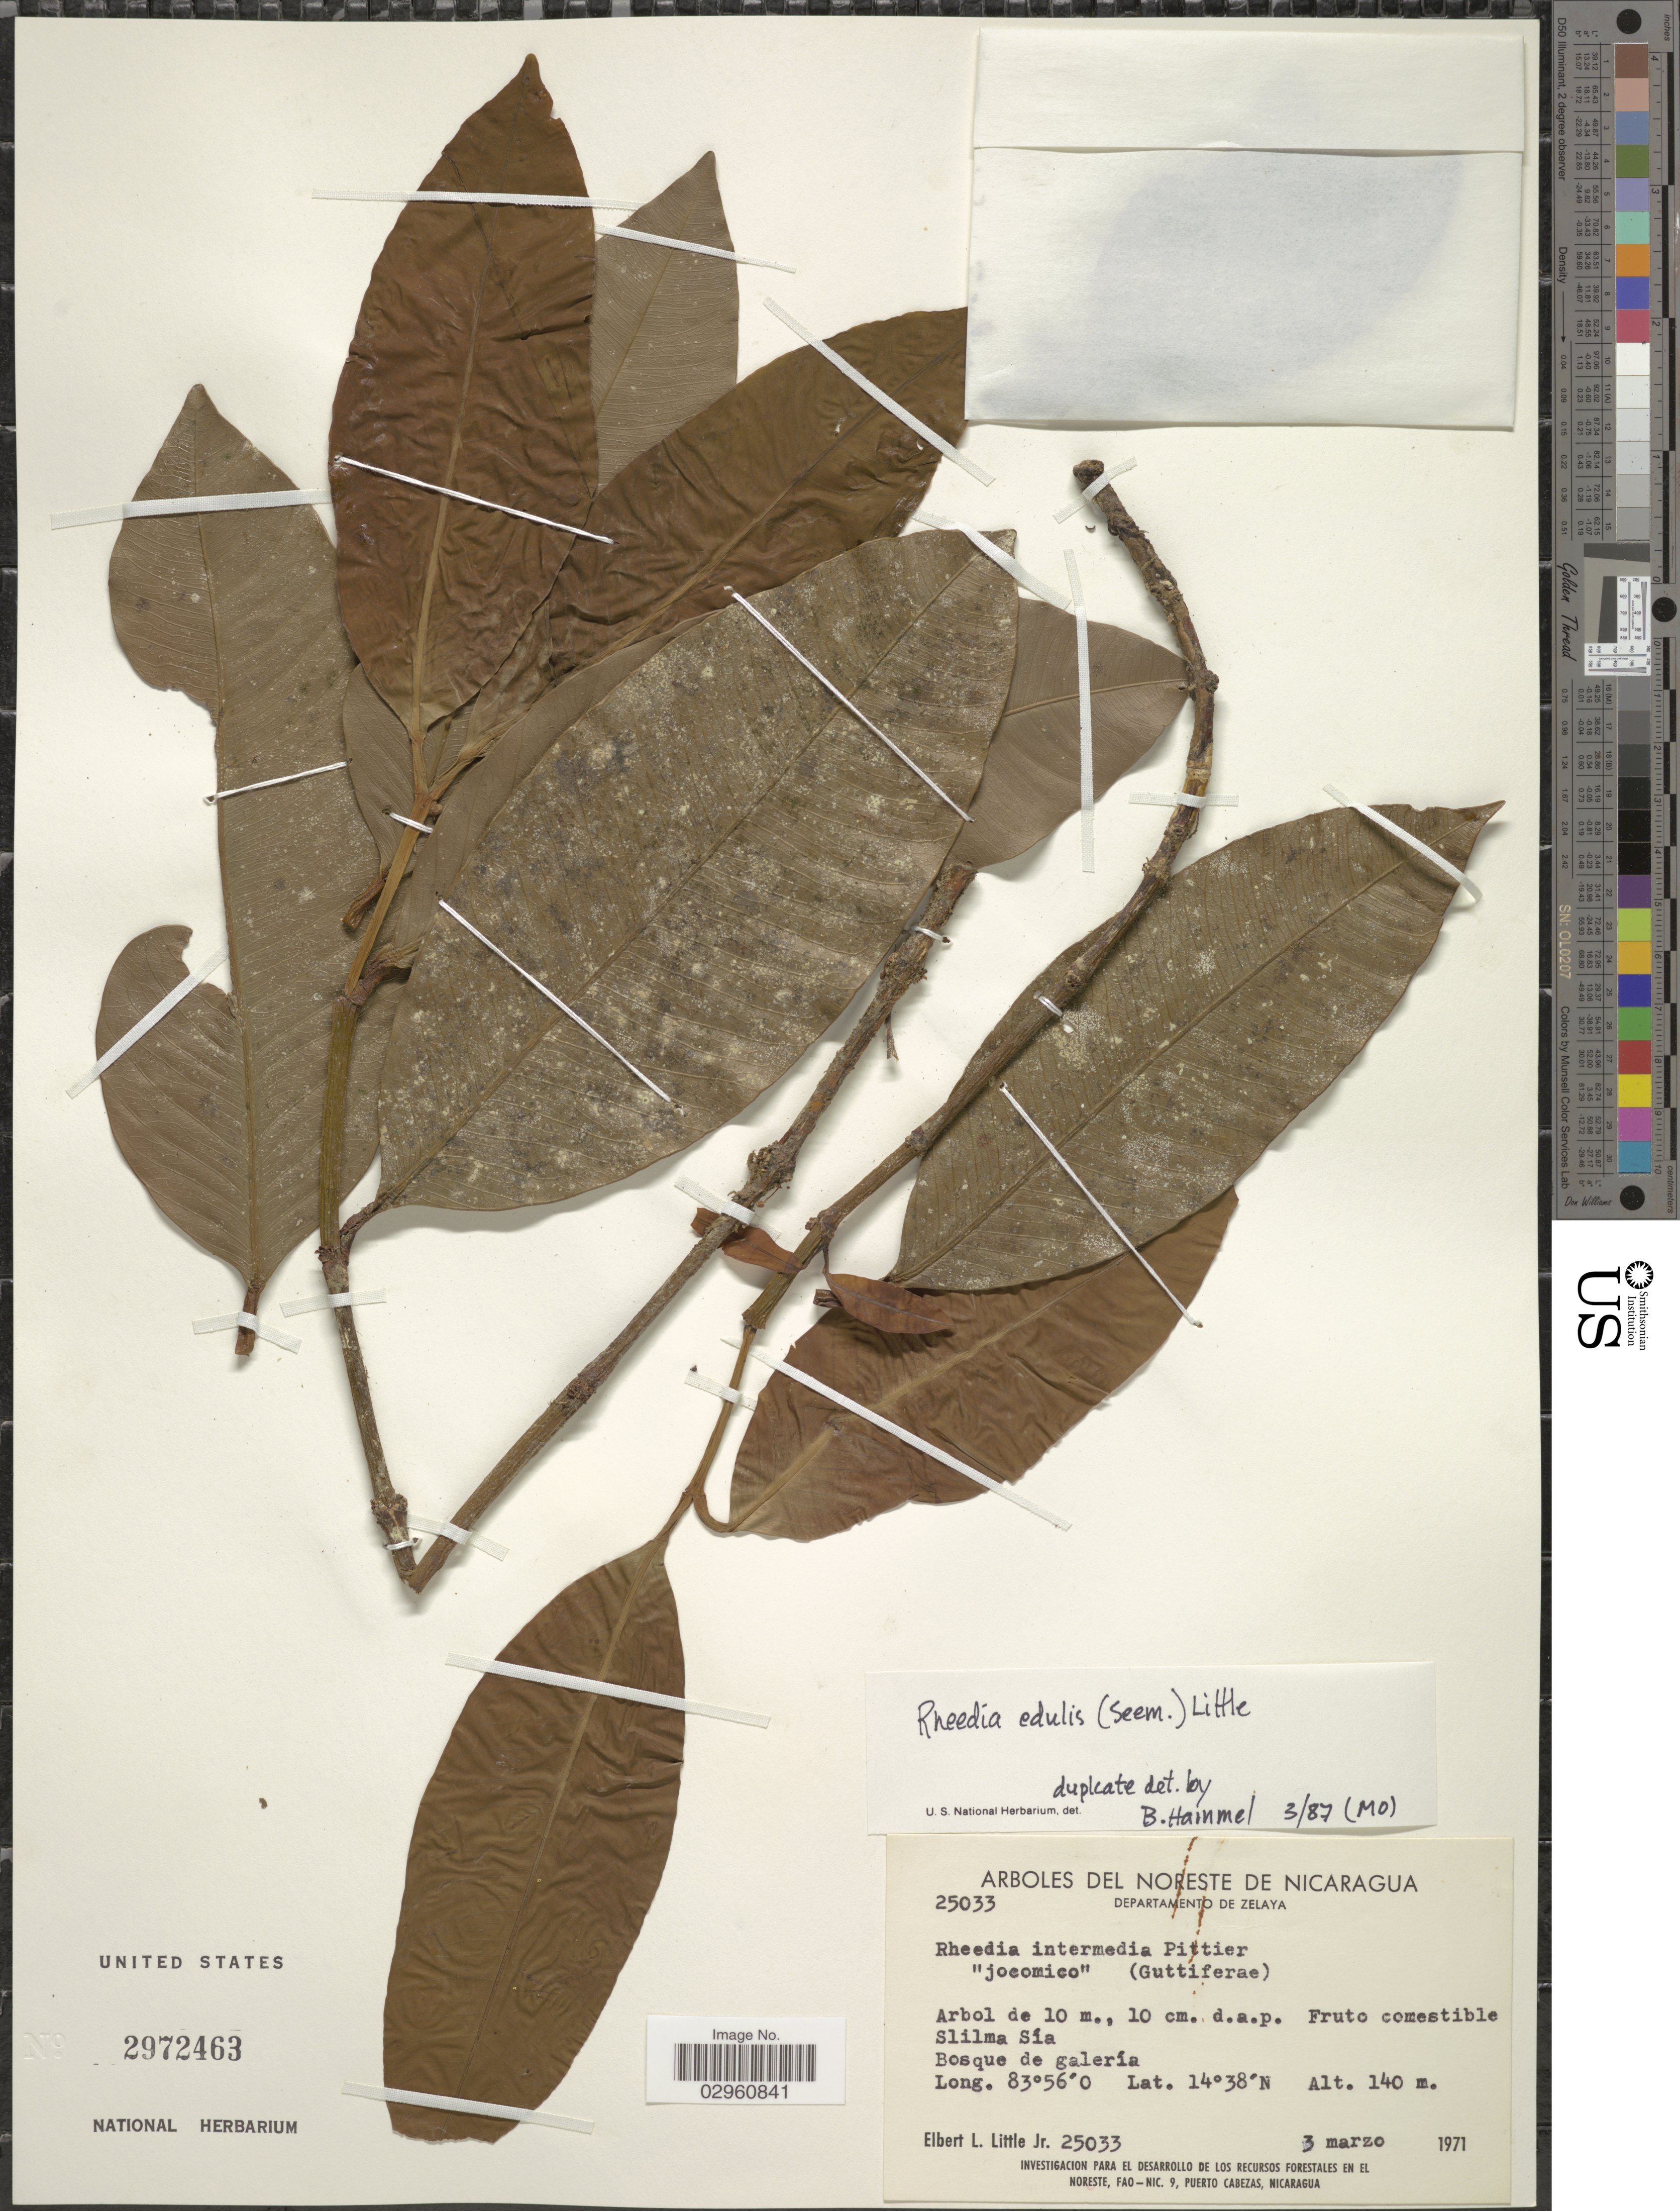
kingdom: Plantae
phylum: Tracheophyta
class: Magnoliopsida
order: Malpighiales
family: Clusiaceae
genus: Garcinia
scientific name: Garcinia intermedia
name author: (Pittier) Hammel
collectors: E. L. Little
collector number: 25033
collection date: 1971-03-03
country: Nicaragua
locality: Departamento de Zelaya. Slilma Sía.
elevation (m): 140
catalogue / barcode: US 2972463